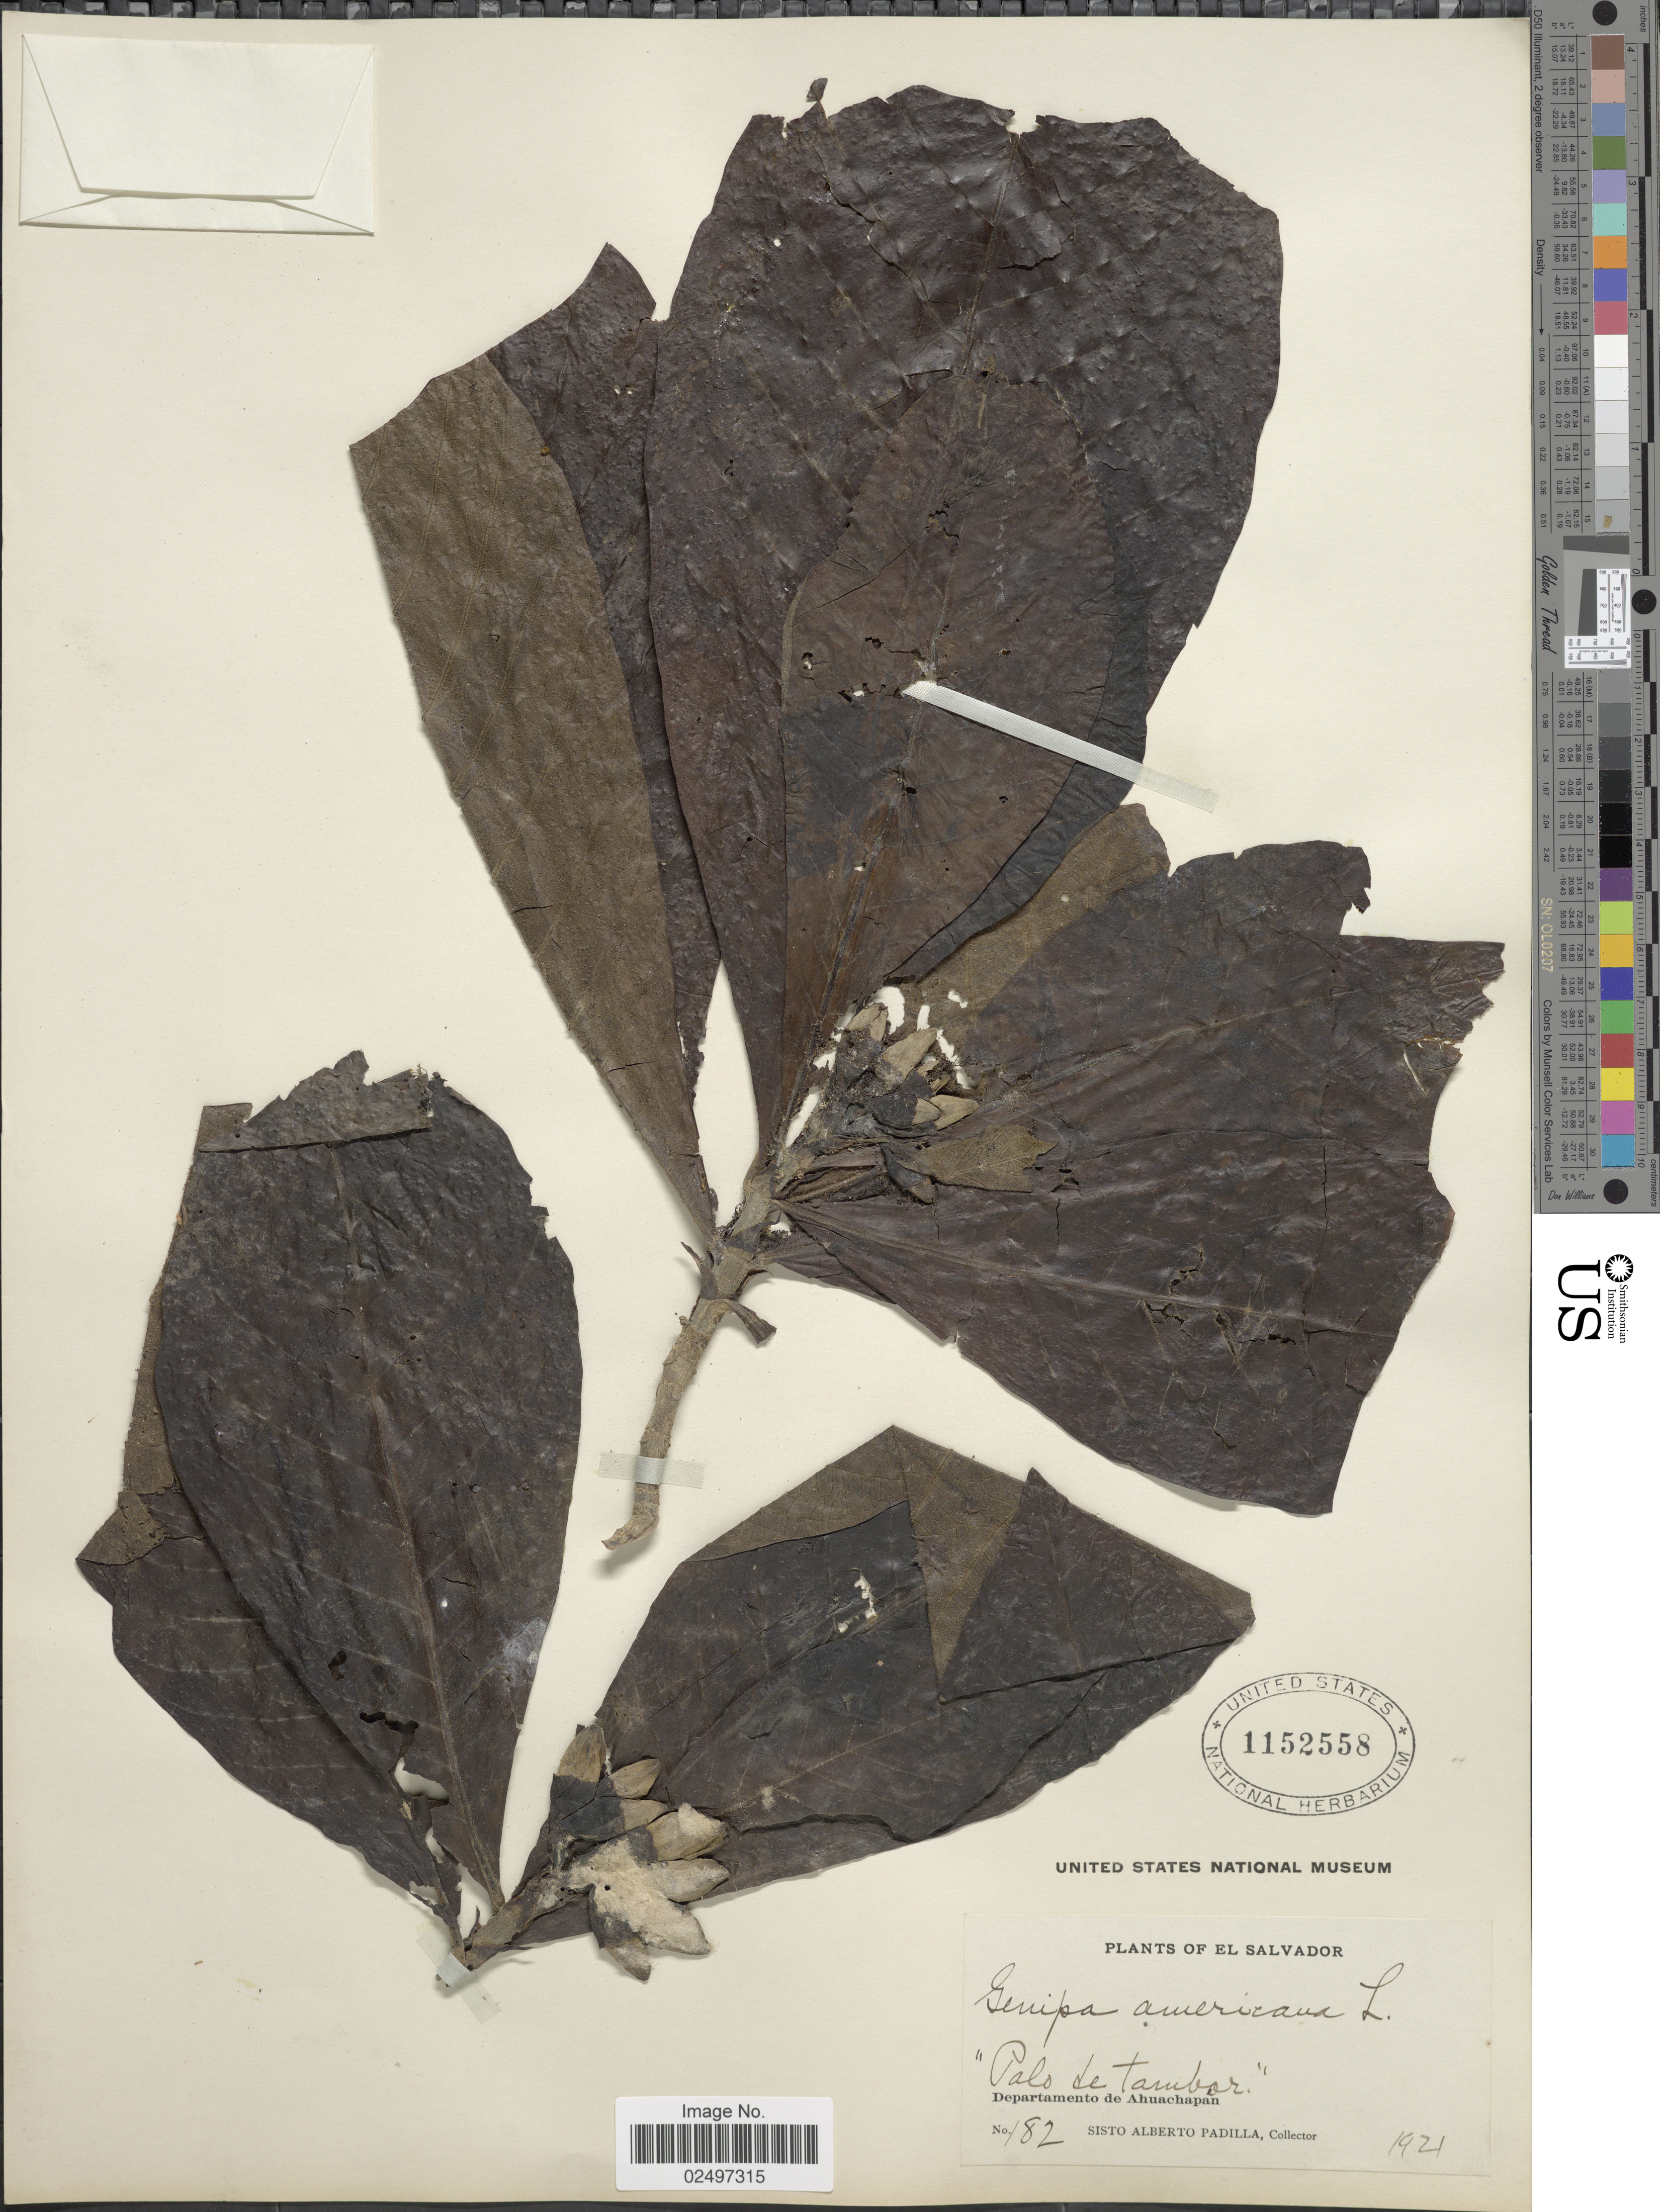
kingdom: Plantae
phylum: Tracheophyta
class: Magnoliopsida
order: Gentianales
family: Rubiaceae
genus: Genipa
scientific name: Genipa americana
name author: L.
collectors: S. A. Padilla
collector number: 182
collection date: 1921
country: El Salvador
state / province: Ahuachapan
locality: Palo de Tambor, Departamento de Ahuachapan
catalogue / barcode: US 1152558